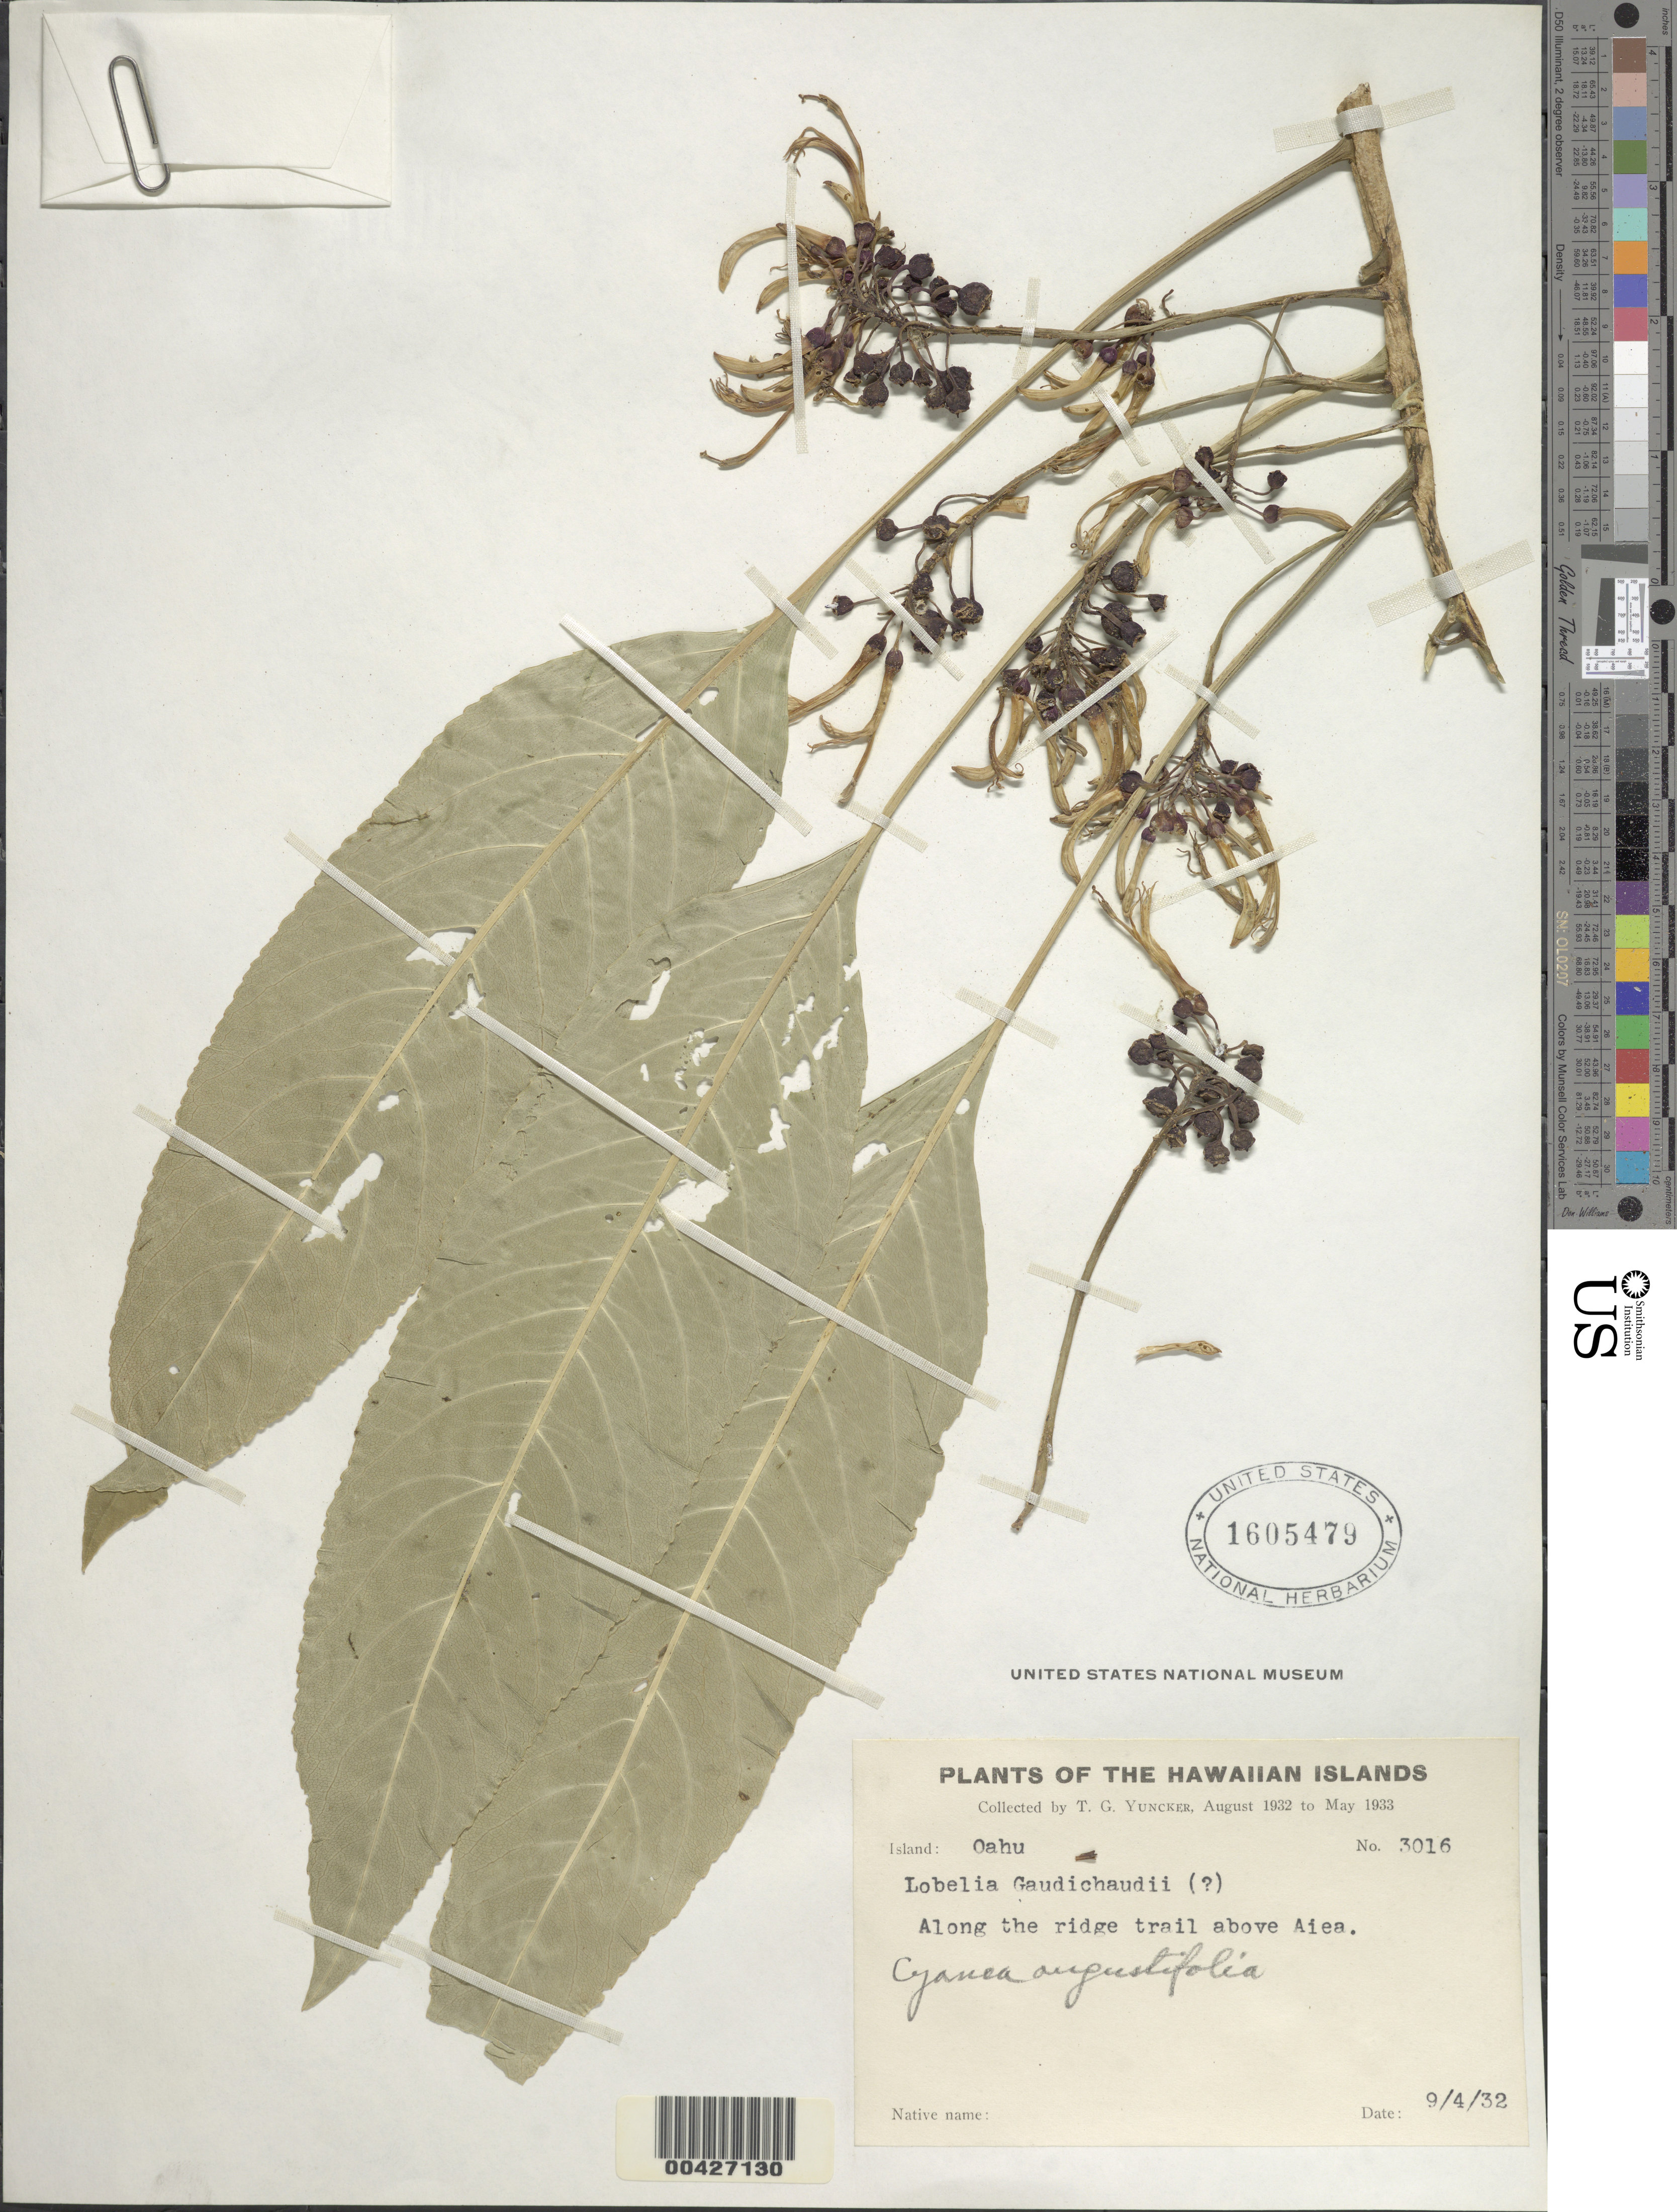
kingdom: Plantae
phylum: Tracheophyta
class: Magnoliopsida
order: Asterales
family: Campanulaceae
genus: Cyanea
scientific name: Cyanea angustifolia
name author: (Cham.) Hillebr.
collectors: T. G. Yuncker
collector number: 3016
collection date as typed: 4 Sep 1932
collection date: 1932-09-04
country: United States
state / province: Hawaii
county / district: Honolulu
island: Oahu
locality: Along the ridge trail above Aiea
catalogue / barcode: US 1605479